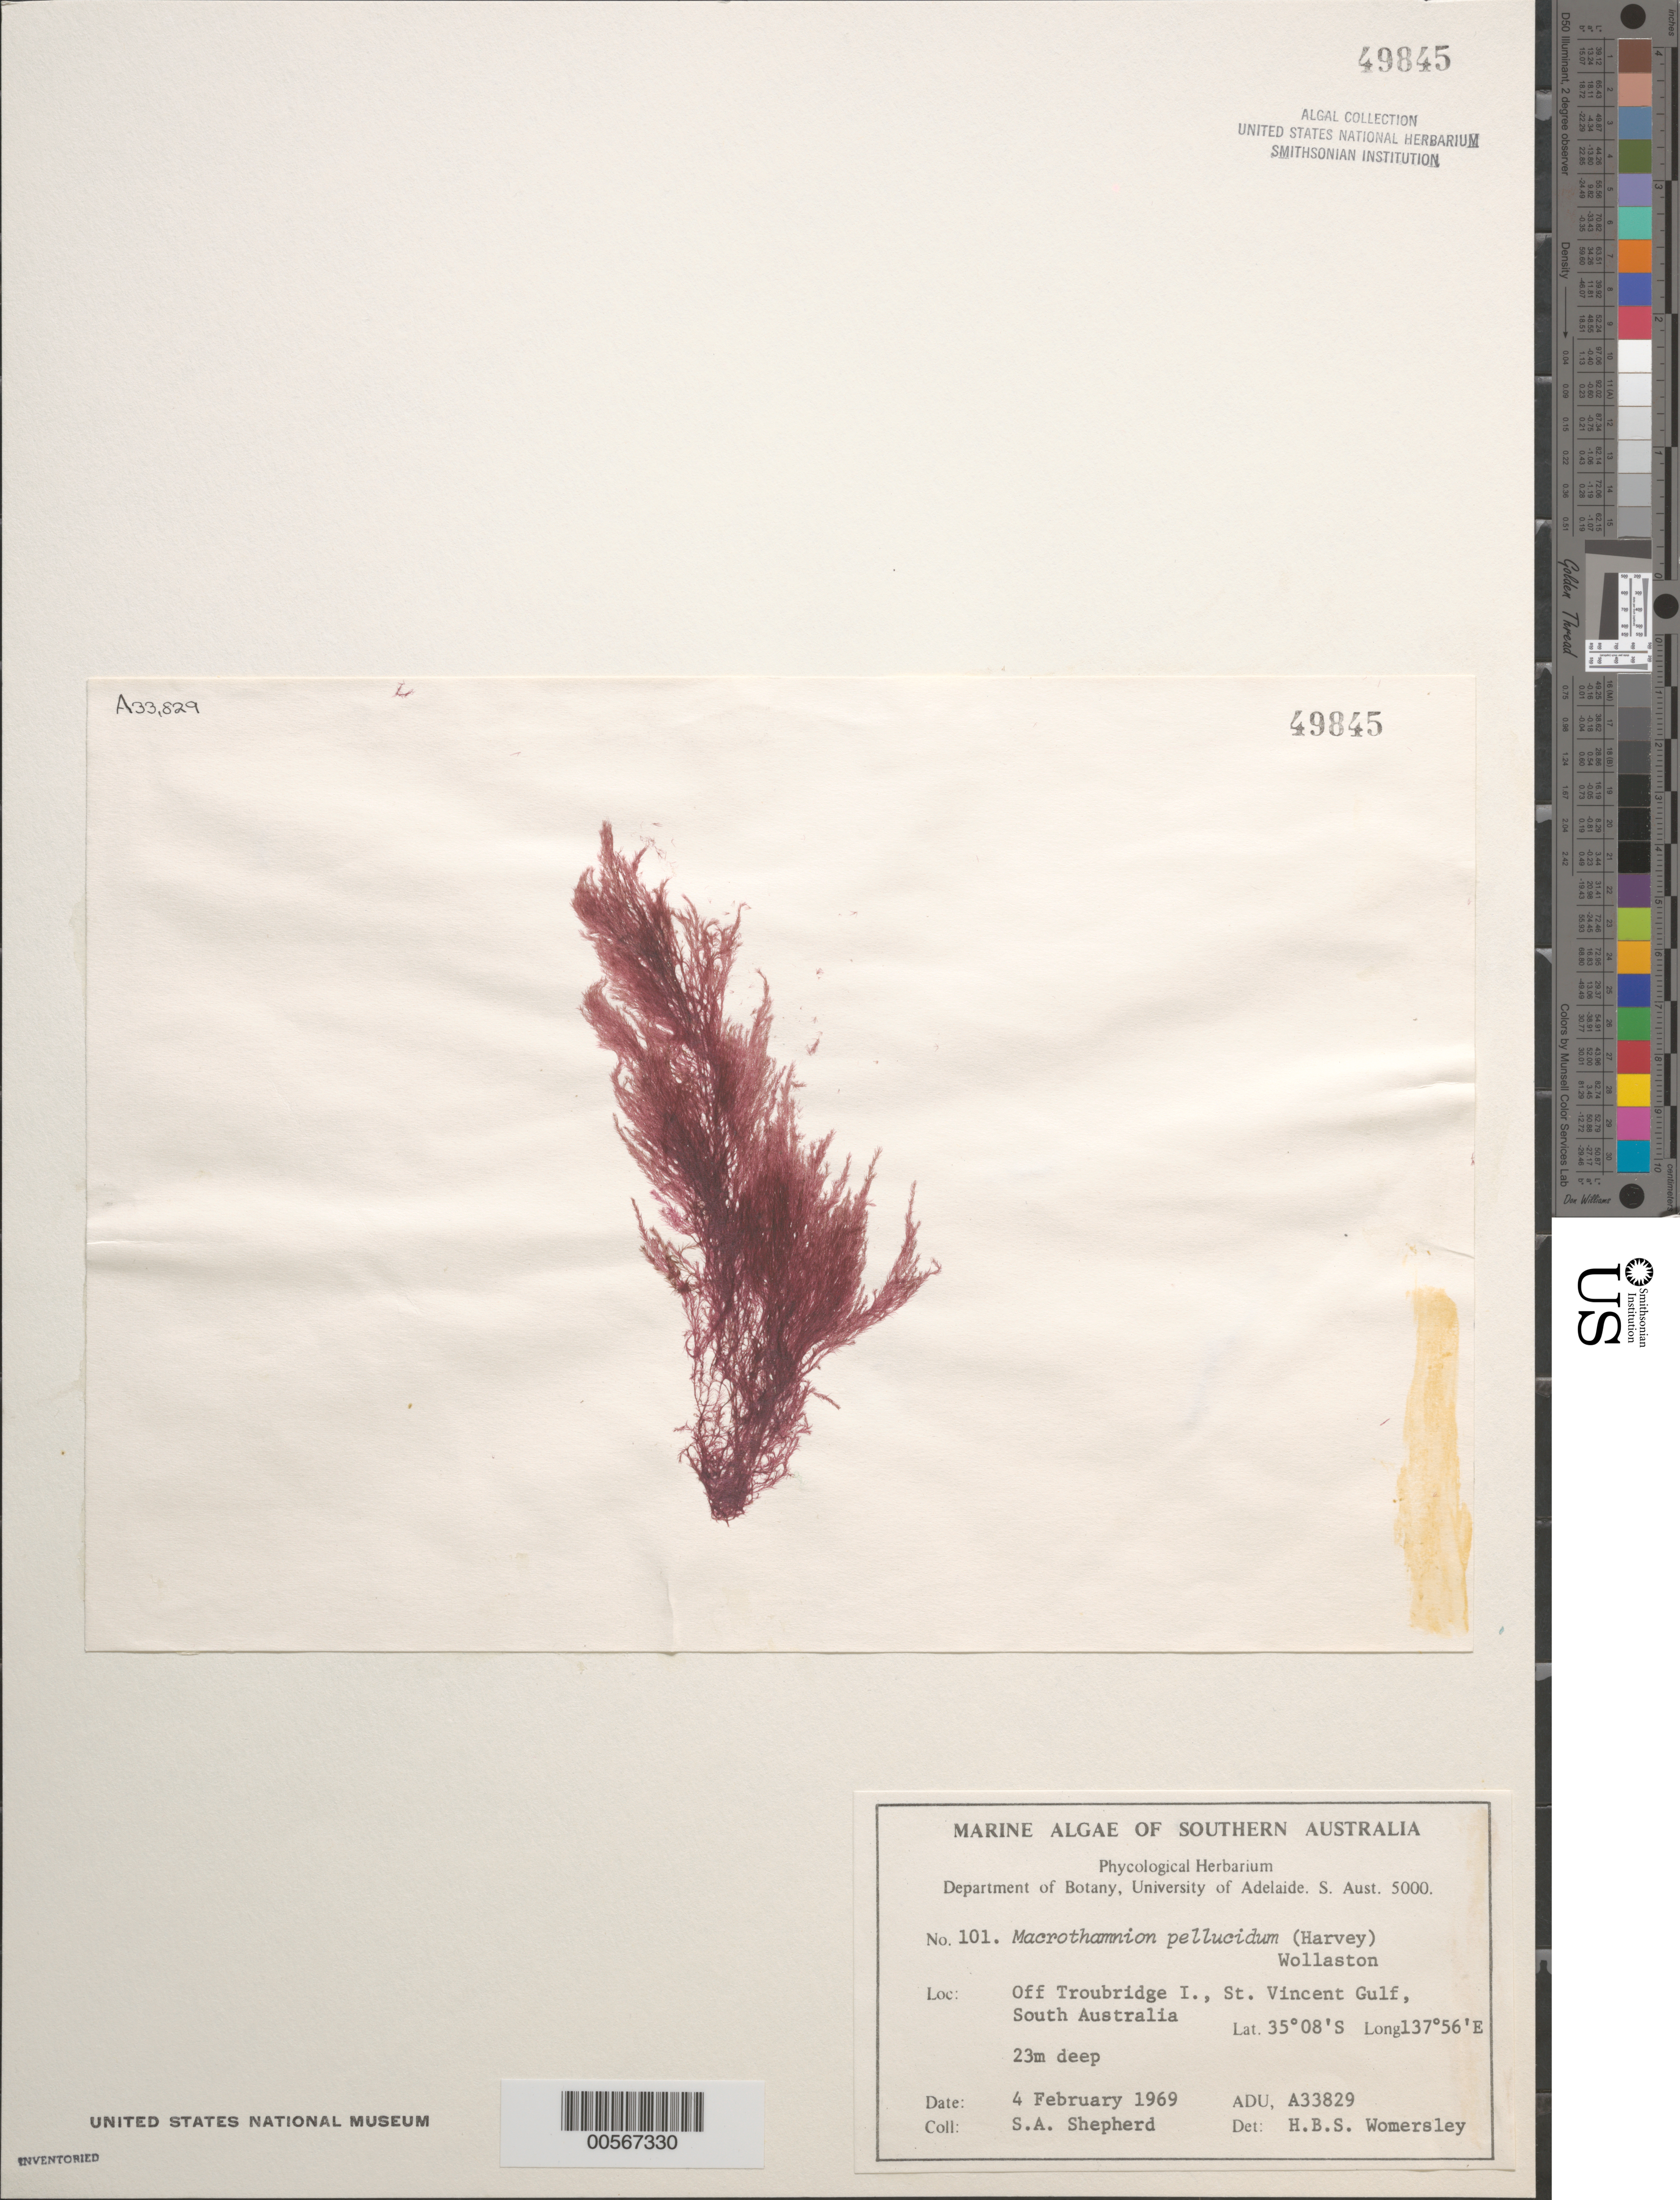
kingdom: Plantae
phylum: Rhodophyta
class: Florideophyceae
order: Ceramiales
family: Ceramiaceae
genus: Macrothamnion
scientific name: Macrothamnion pellucidum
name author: (Harv.) Wollaston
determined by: Womersley, H. B. S.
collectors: S. Shepherd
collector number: ADU A33829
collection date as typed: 04 Feb 1969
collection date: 1969-02-04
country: Australia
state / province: South Australia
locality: St. vincent gulf, off troubridge island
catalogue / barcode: US 49845